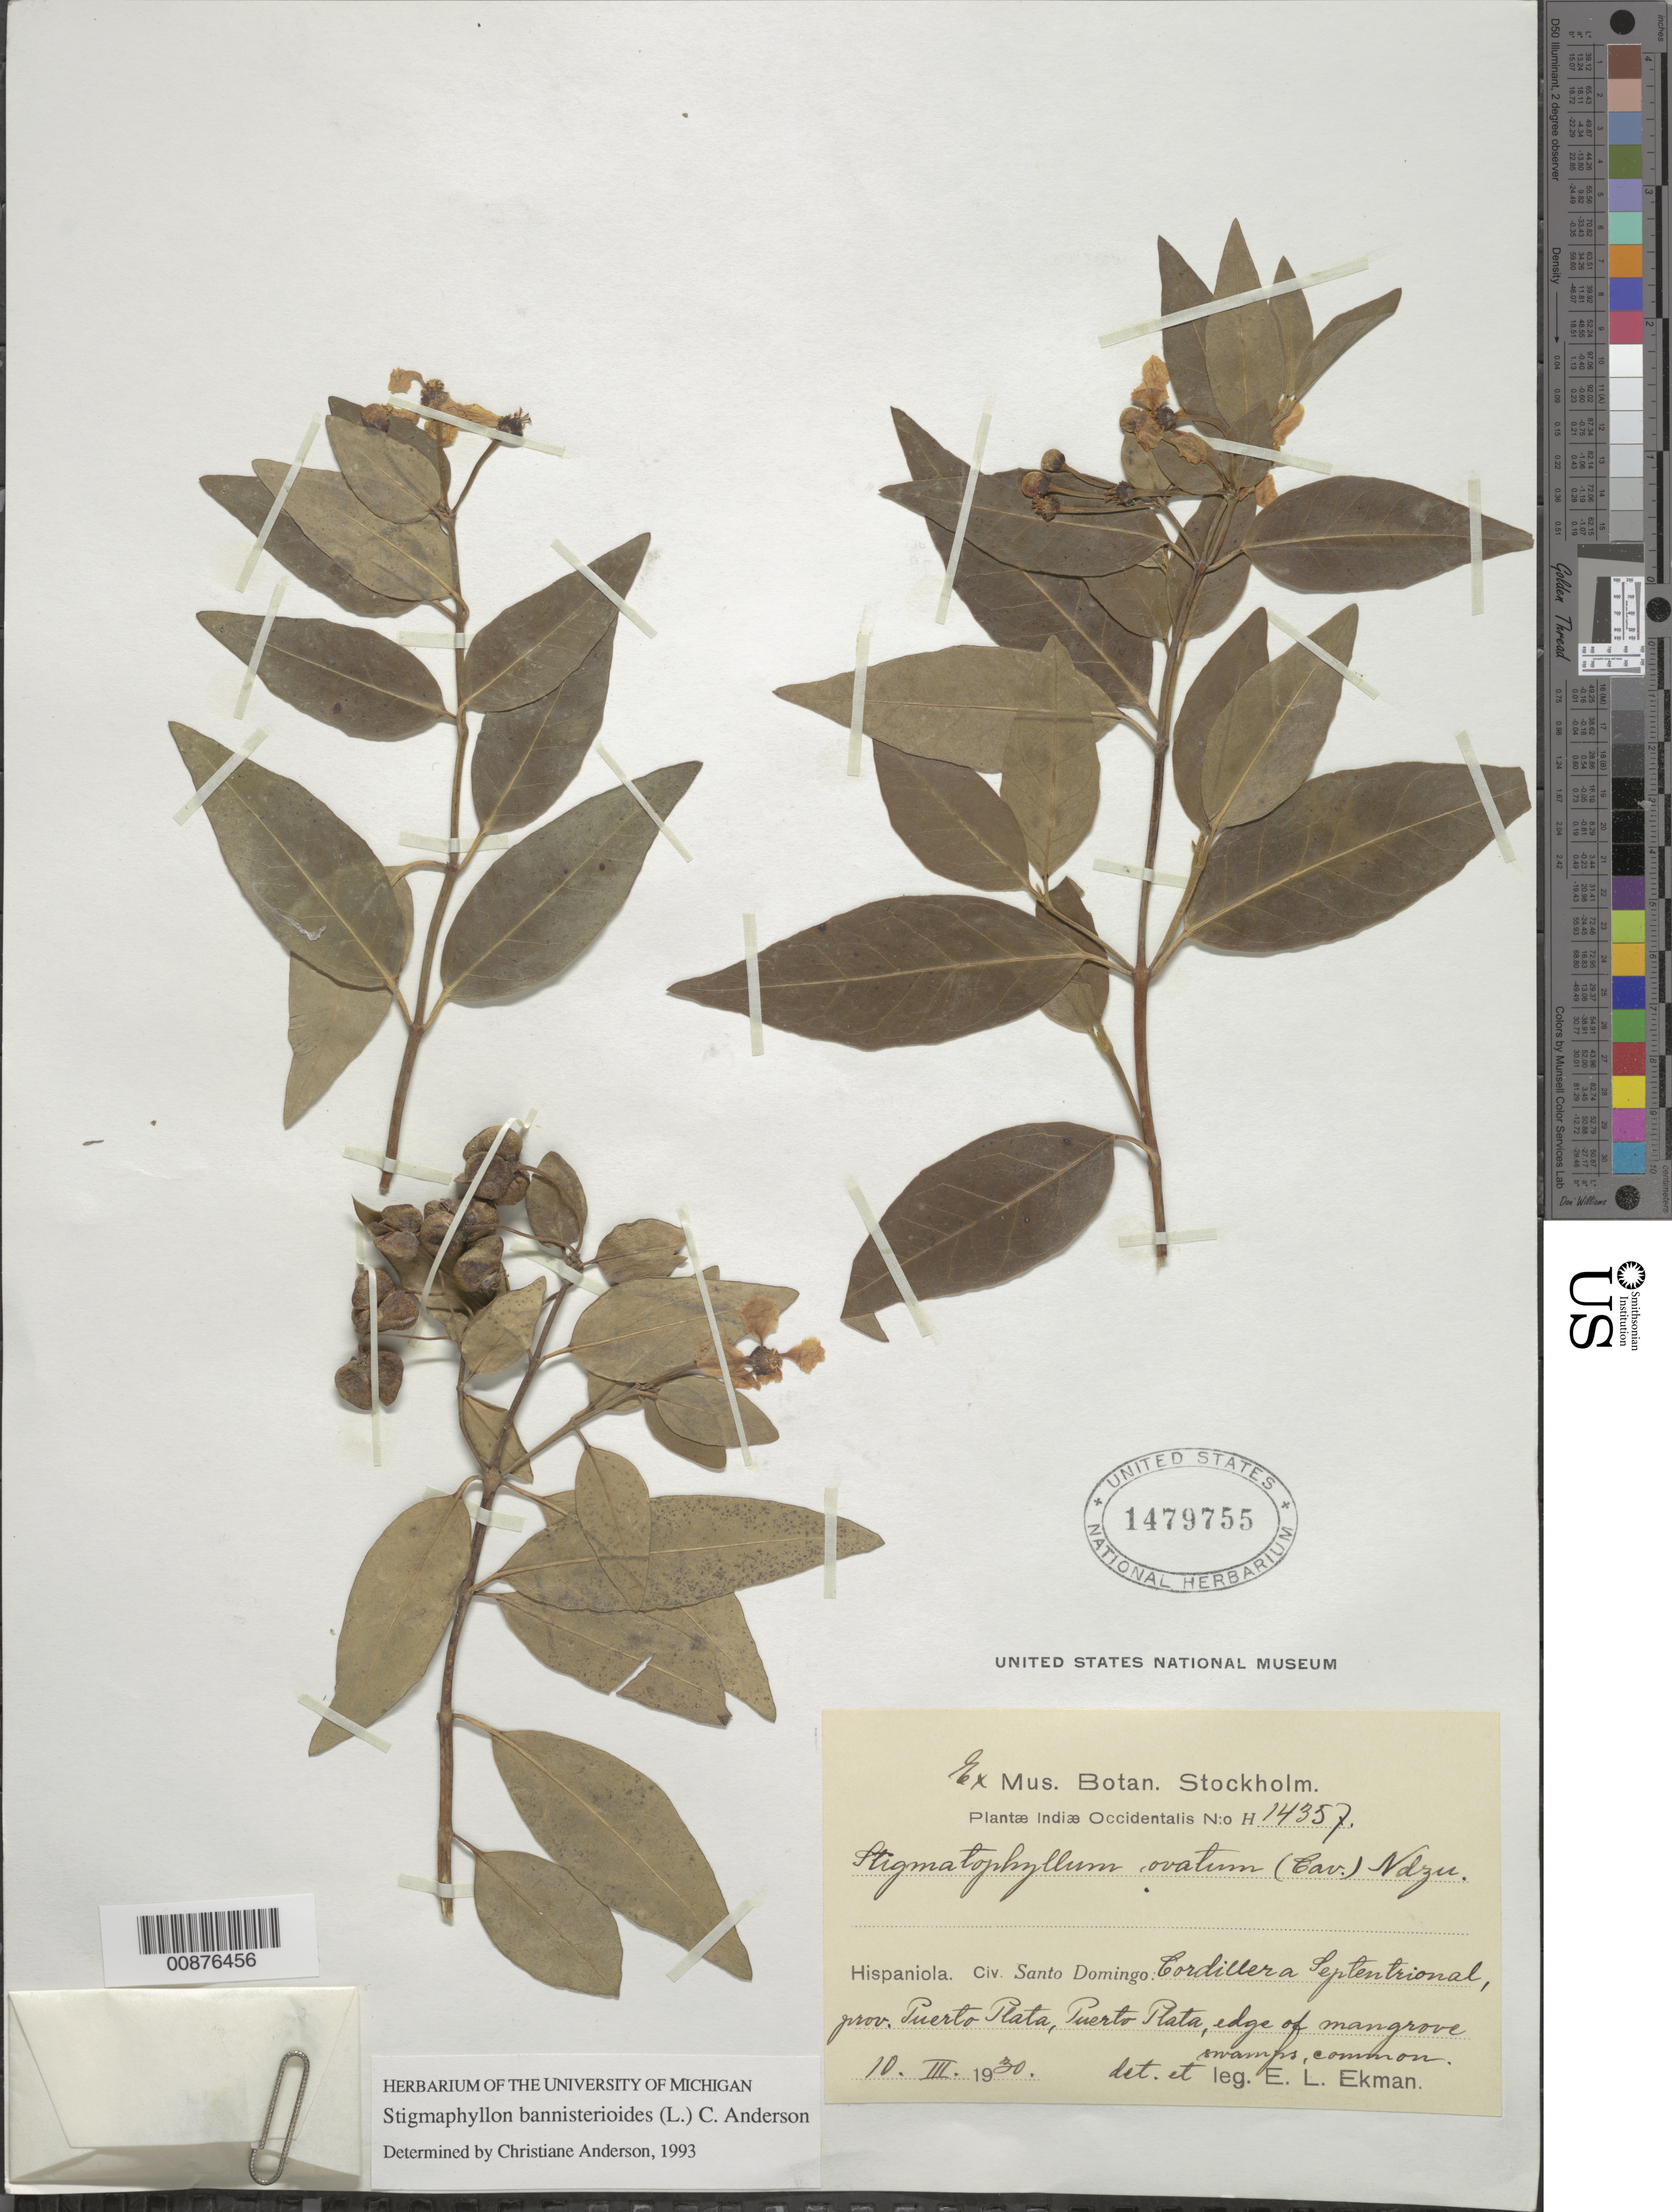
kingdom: Plantae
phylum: Tracheophyta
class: Magnoliopsida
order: Malpighiales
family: Malpighiaceae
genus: Stigmaphyllon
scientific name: Stigmaphyllon bannisterioides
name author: (L.) C.E. Anderson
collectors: E. L. Ekman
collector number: H14357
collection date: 1930-03-10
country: Dominican Republic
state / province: Puerto Plata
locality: Indiæ Occidentalis. Hispaniola. Civ. Santo Domingo: Cordillera Septentrional, Puerto Plata, edge of mangrove.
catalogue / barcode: US 1479755